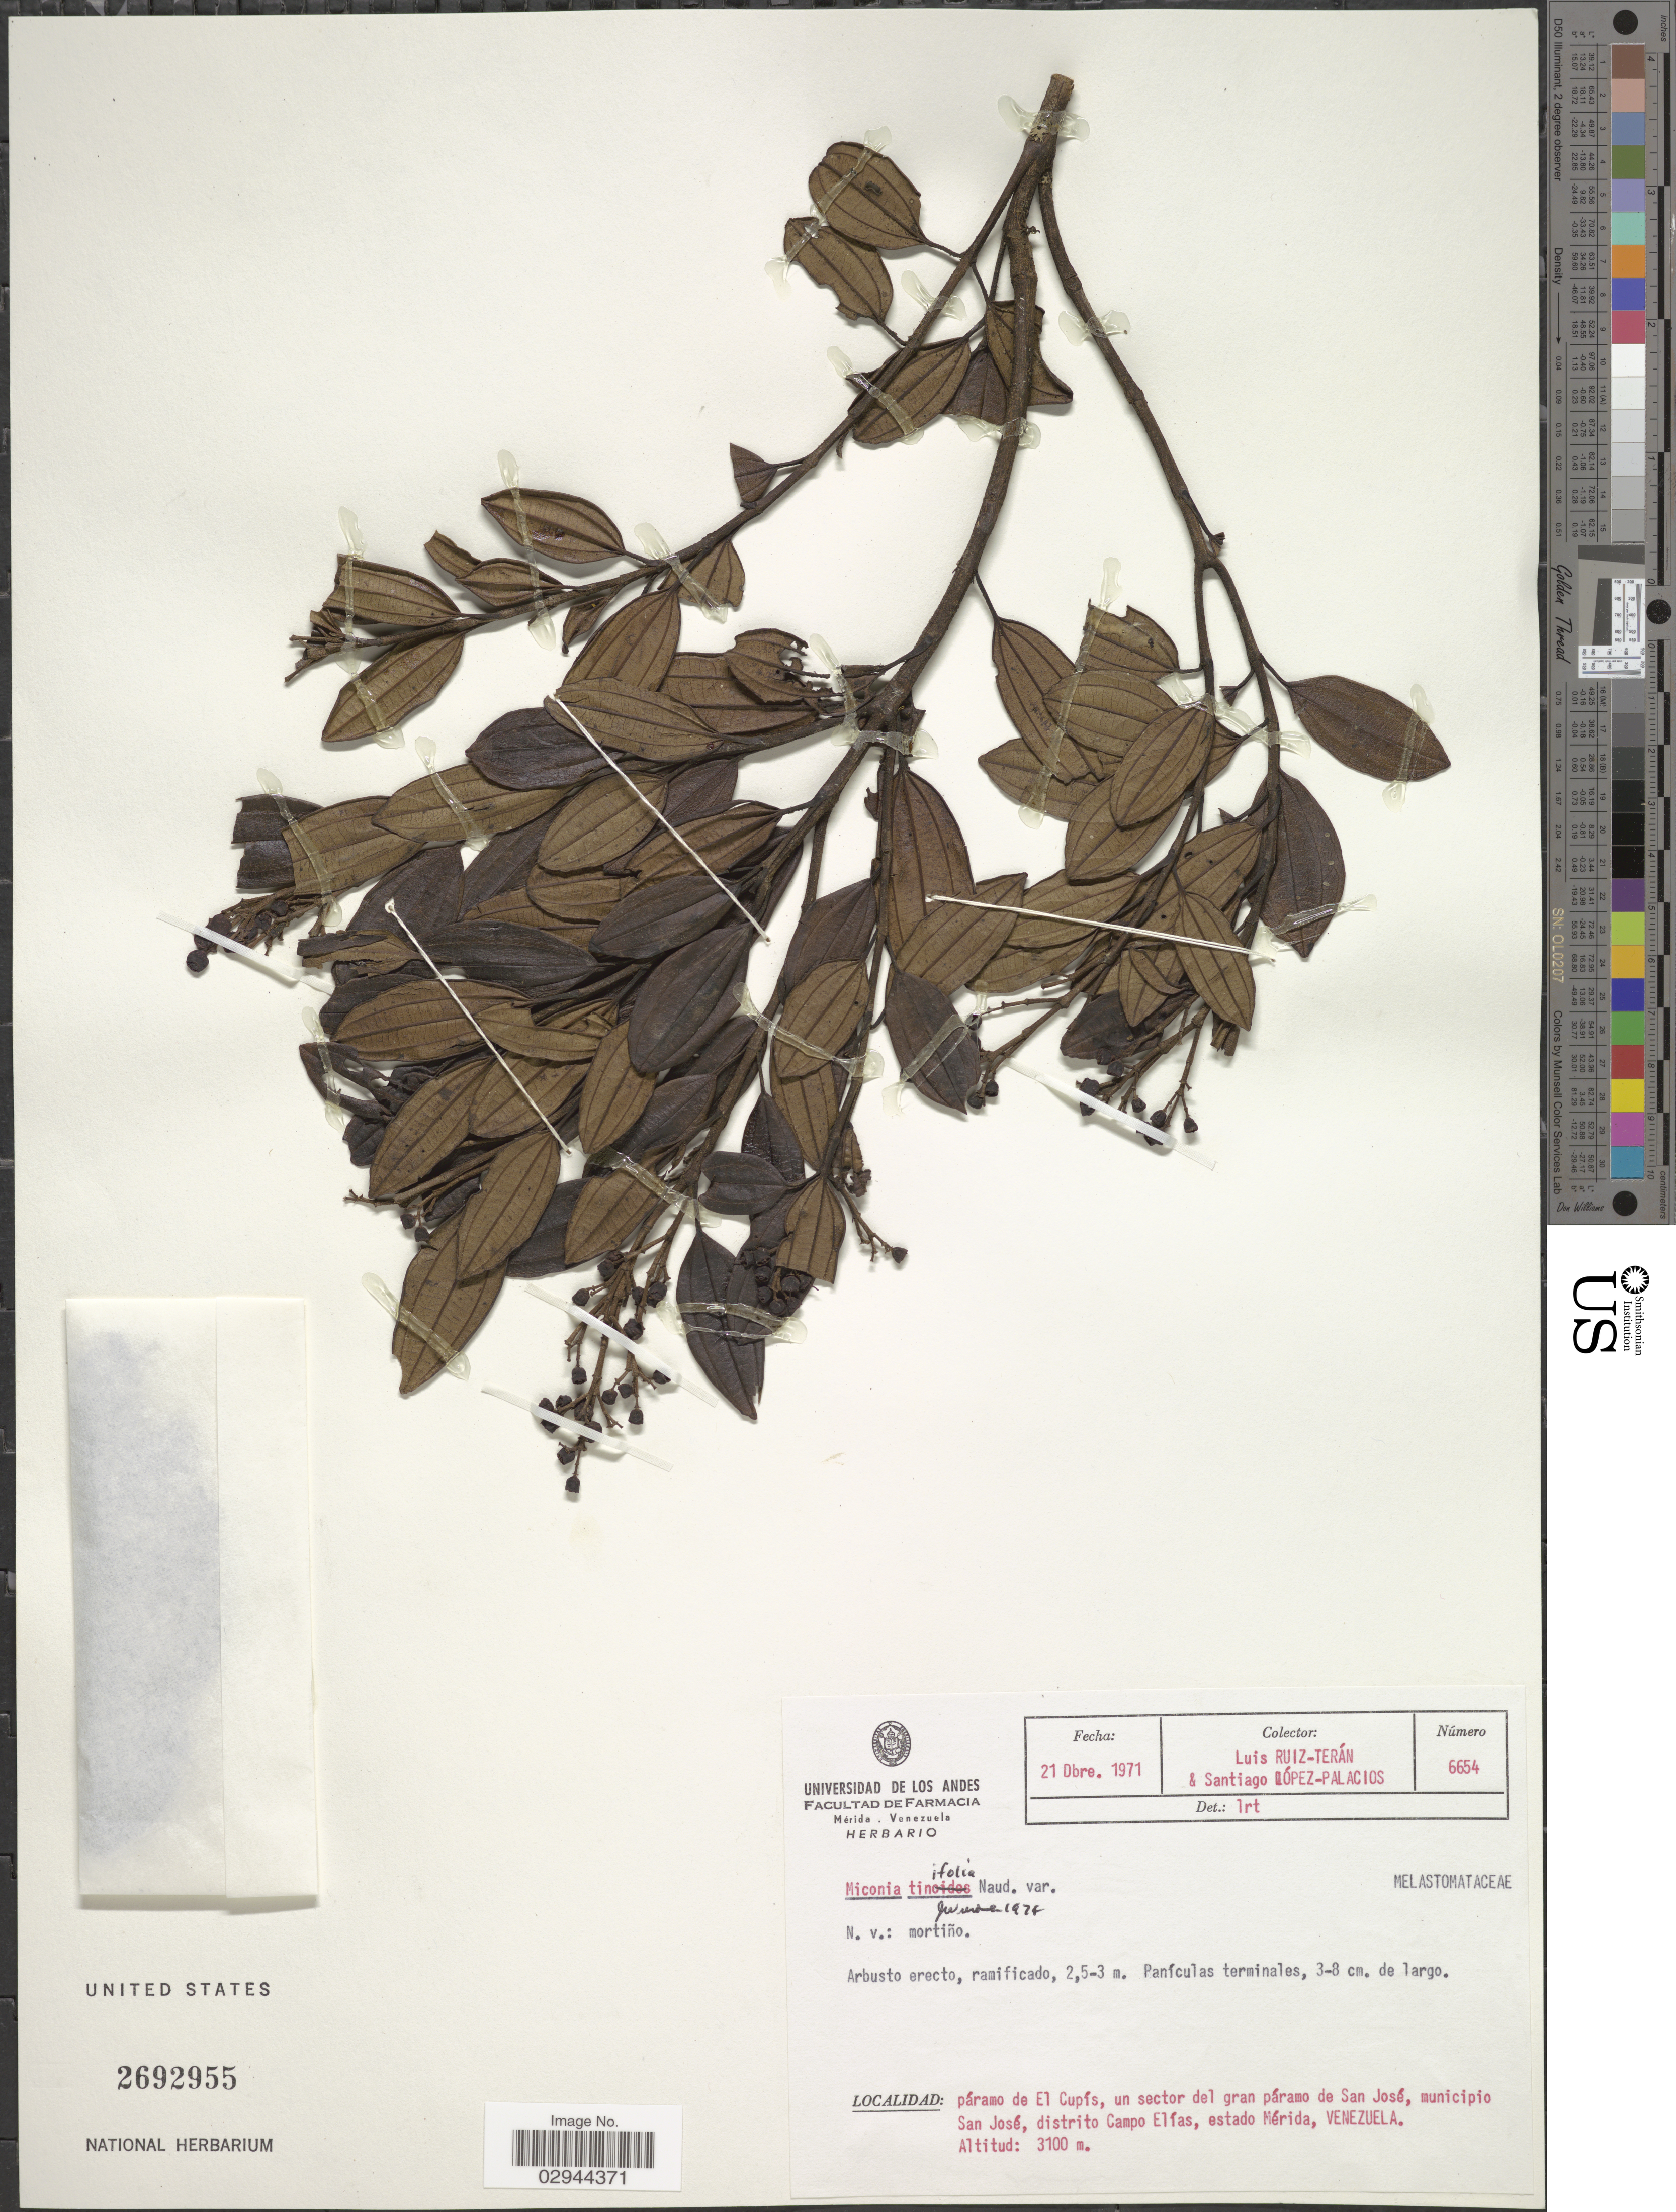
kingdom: Plantae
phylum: Tracheophyta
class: Magnoliopsida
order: Myrtales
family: Melastomataceae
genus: Miconia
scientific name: Miconia tinifolia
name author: Naudin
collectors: L. Teran & S. López-Palacios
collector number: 6654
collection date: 1971-12-21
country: Venezuela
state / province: Mérida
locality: Páramo de El Cupís, un sector del gran páramo de San José, municipio San José, distrito Campo Elías.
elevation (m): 3100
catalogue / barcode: US 2692955